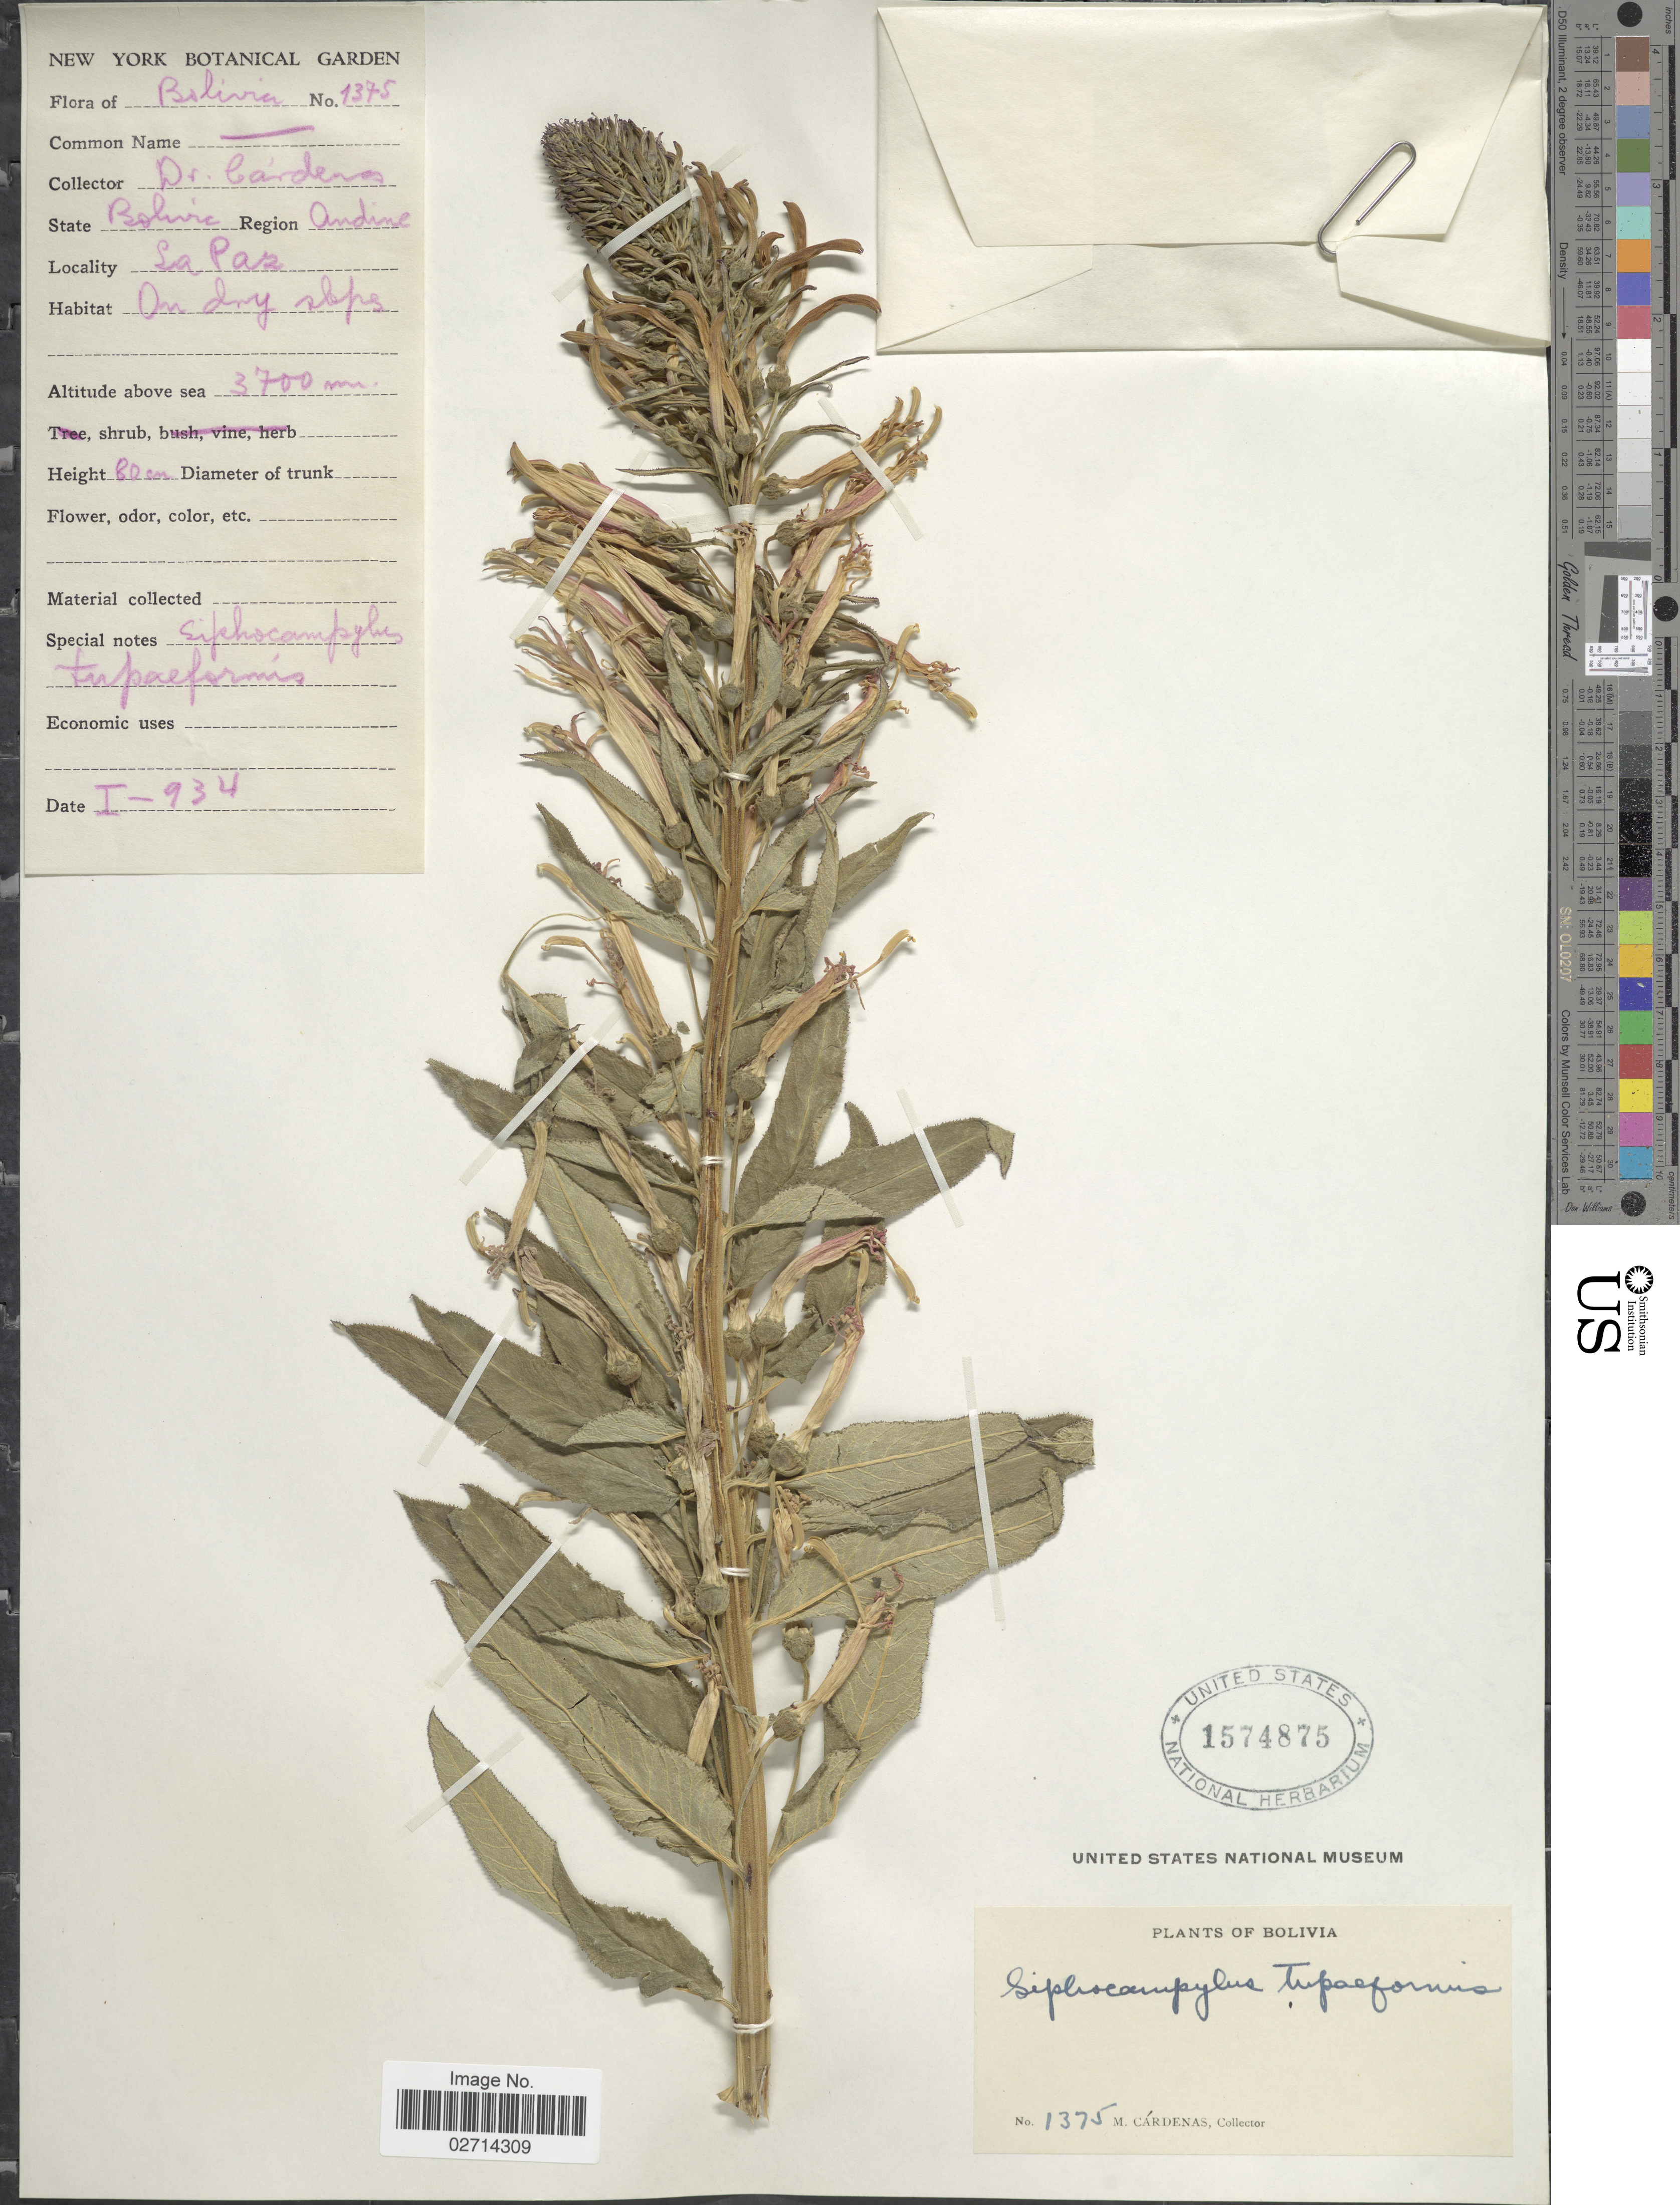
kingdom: Plantae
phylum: Tracheophyta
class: Magnoliopsida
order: Asterales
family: Campanulaceae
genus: Siphocampylus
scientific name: Siphocampylus tupaeformis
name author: Zahlbr.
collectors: M. Cárdenas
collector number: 1375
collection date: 1934-01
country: Bolivia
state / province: La Paz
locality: Region Andine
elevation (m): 3700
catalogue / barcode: US 1574875